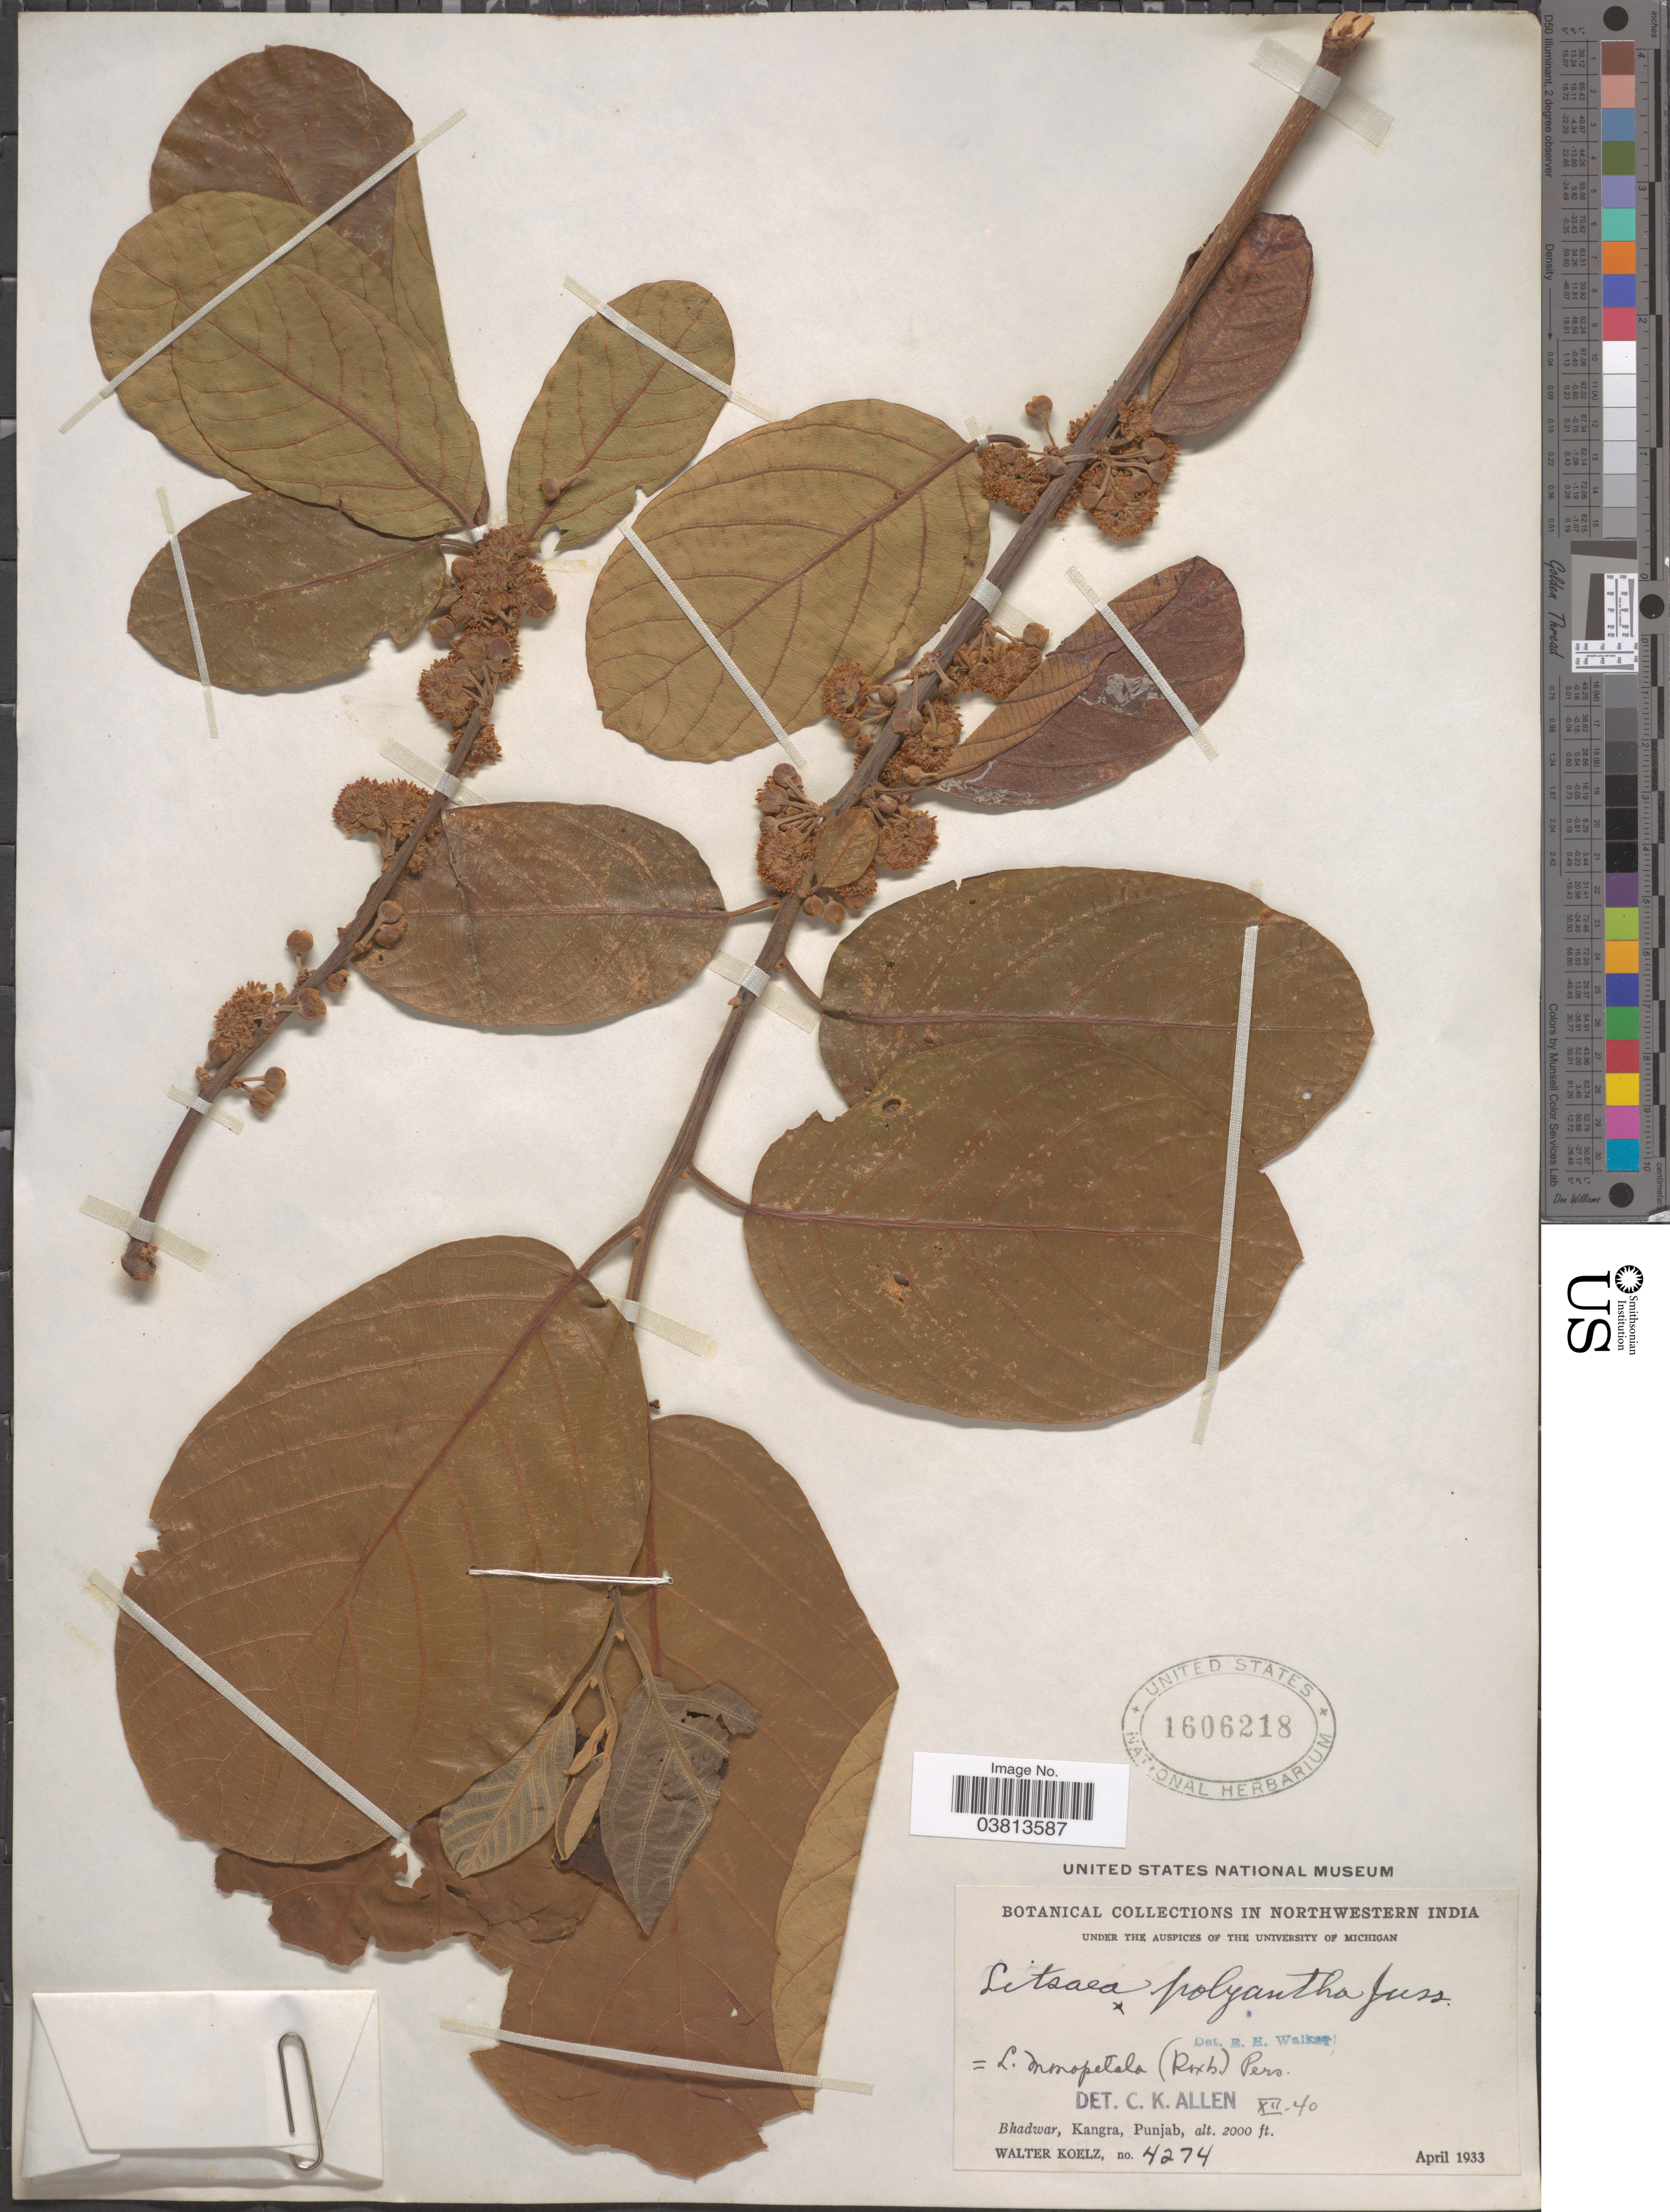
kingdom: Plantae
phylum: Tracheophyta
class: Magnoliopsida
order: Laurales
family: Lauraceae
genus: Litsea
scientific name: Litsea monopetala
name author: (Roxb.) Pers.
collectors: W. N. Koelz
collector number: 4274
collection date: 1933-04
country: India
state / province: Punjab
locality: Northwestern India. Bhadwar, Kangra.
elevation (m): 610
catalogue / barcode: US 1606218